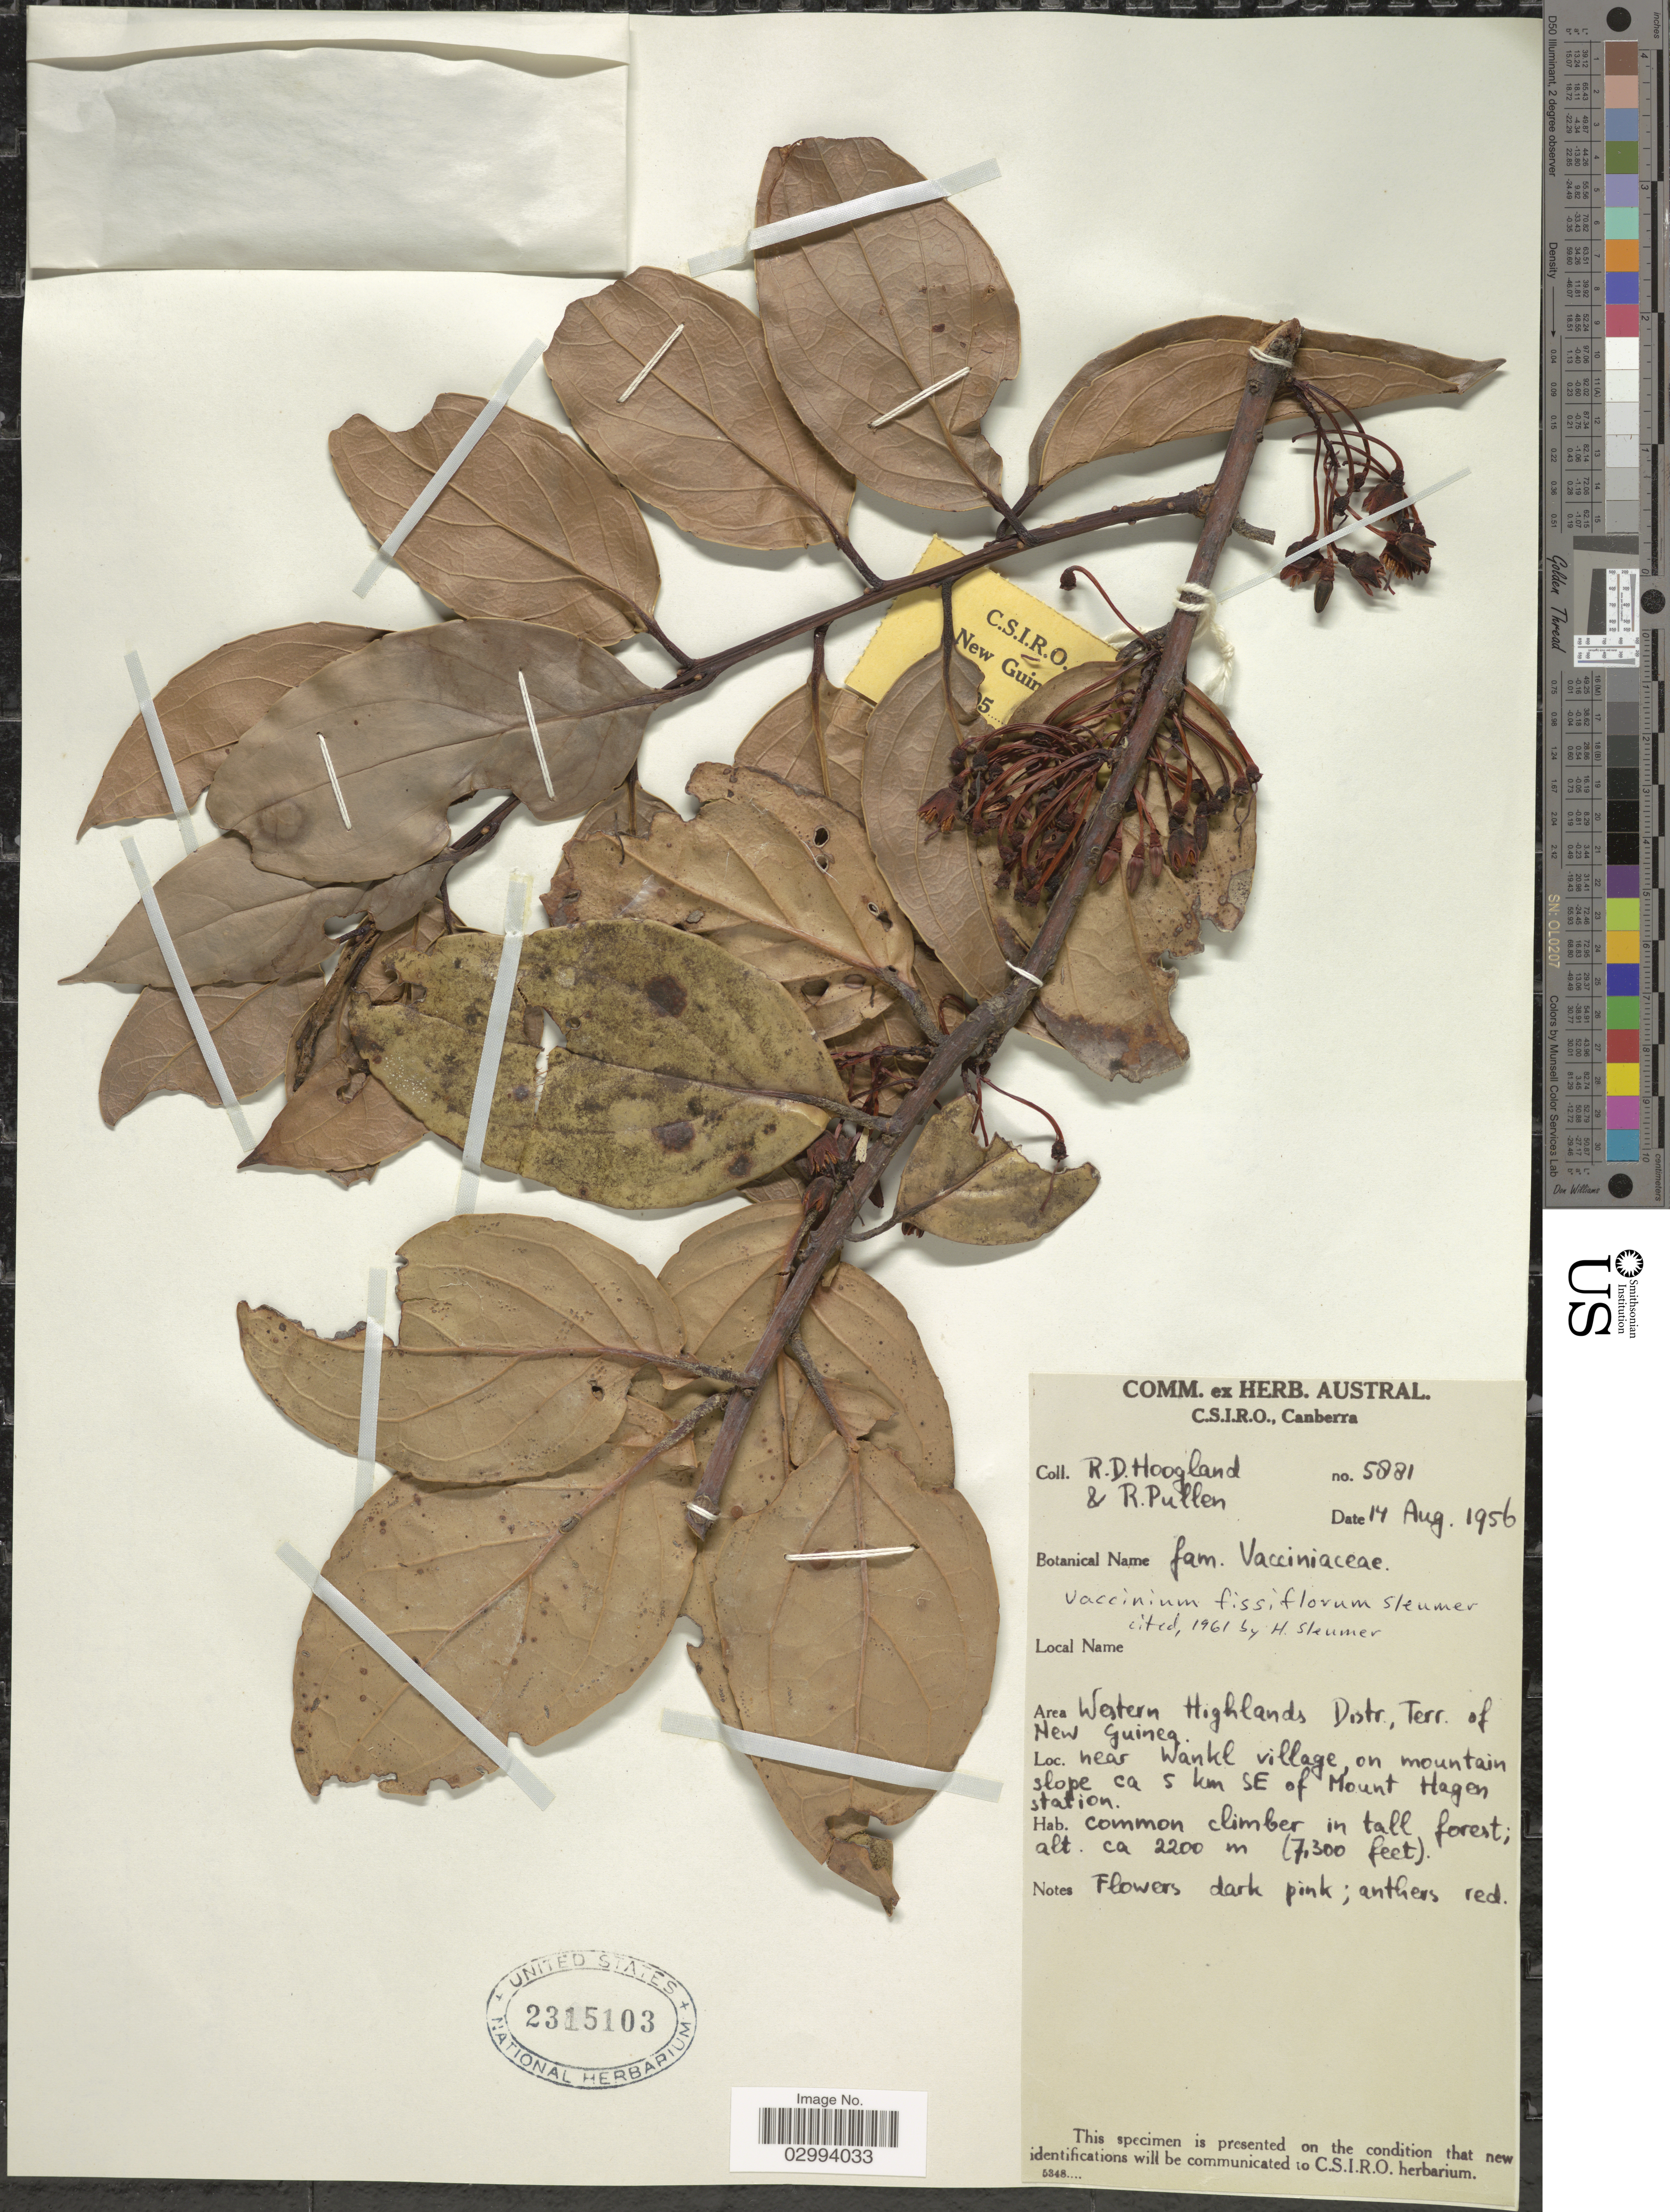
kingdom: Plantae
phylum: Tracheophyta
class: Magnoliopsida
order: Ericales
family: Ericaceae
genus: Dimorphanthera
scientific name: Dimorphanthera fissiflora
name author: (Sleumer) P.F. Stevens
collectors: R. D. Hoogland & R. Pullen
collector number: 5881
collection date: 1956-08-14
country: Papua New Guinea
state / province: Western Highlands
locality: Western Highlands Distr., Terr. of New Guinea. Near Wankl village, on mountain slope ca 5 km SE of Mount Hagen station.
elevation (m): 2200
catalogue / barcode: US 2315103